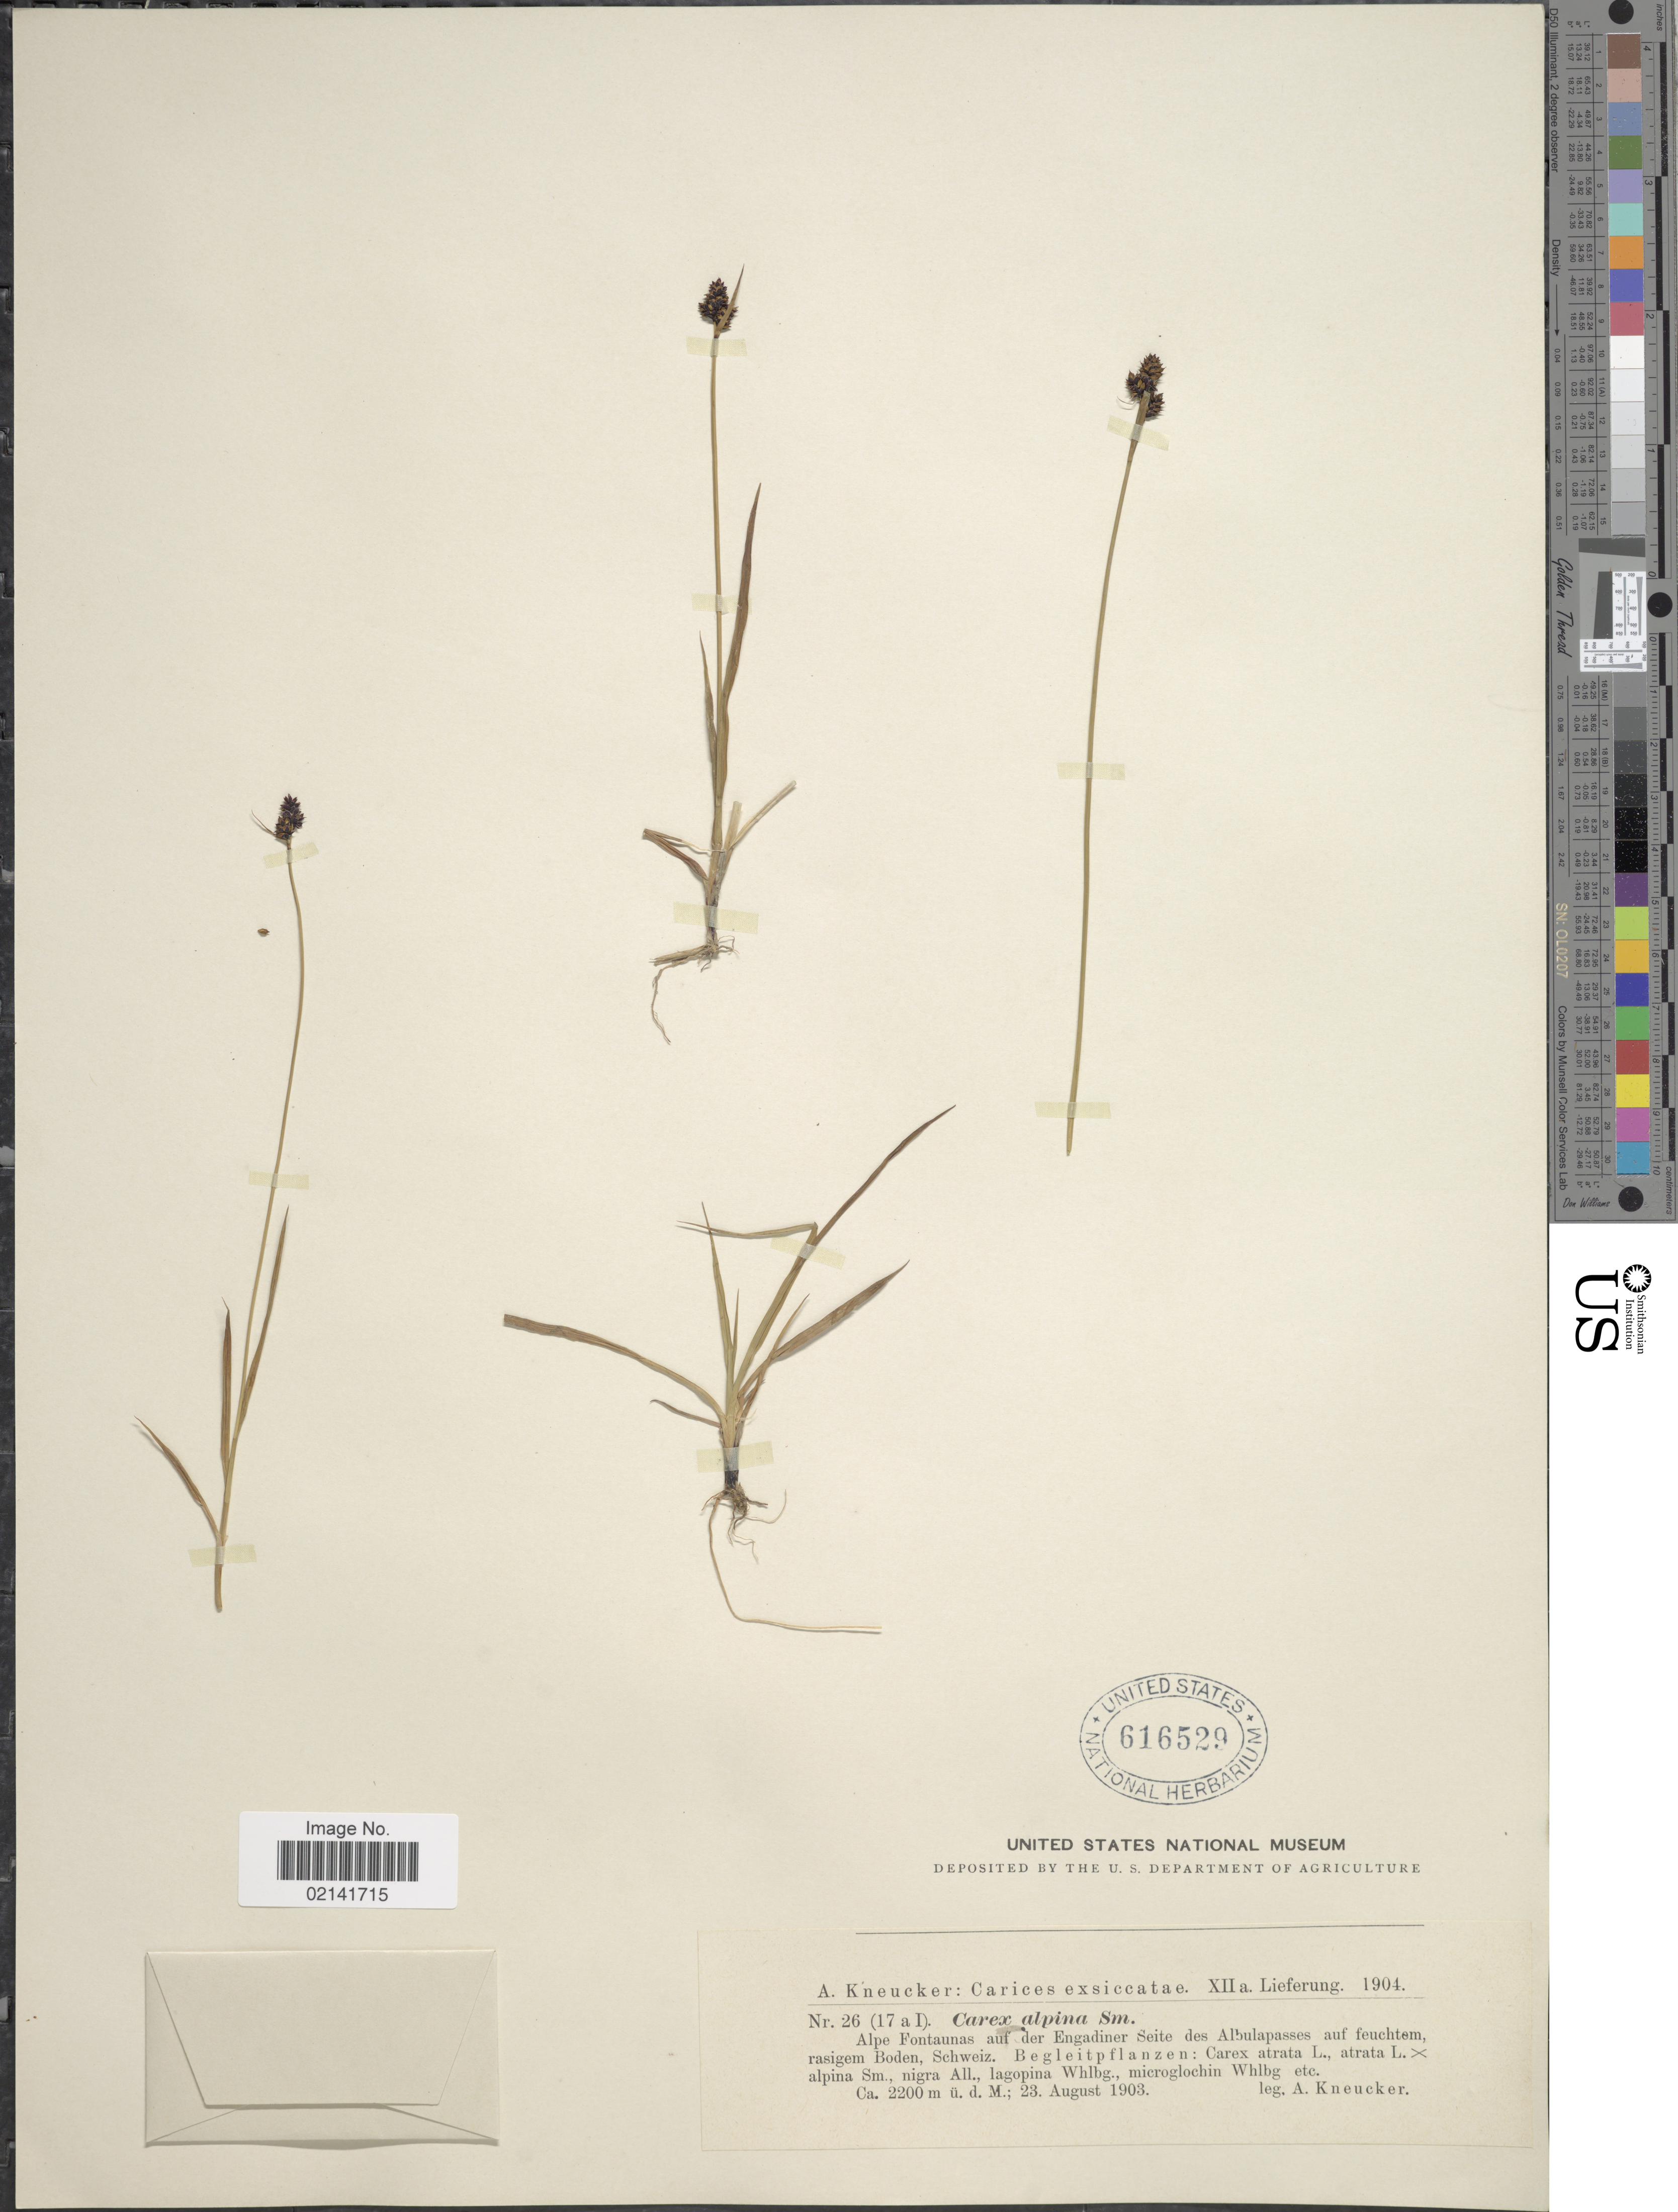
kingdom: Plantae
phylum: Tracheophyta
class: Liliopsida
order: Poales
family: Cyperaceae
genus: Carex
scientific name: Carex norvegica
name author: Retz.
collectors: A. Kneucker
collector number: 26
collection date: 1903-08-23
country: Switzerland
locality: Alpe Fontaunas auf der Engadiner Seite des Albulapasses auf feuchtem, rasigem Boden, Schweiz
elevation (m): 2200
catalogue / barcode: US 616529